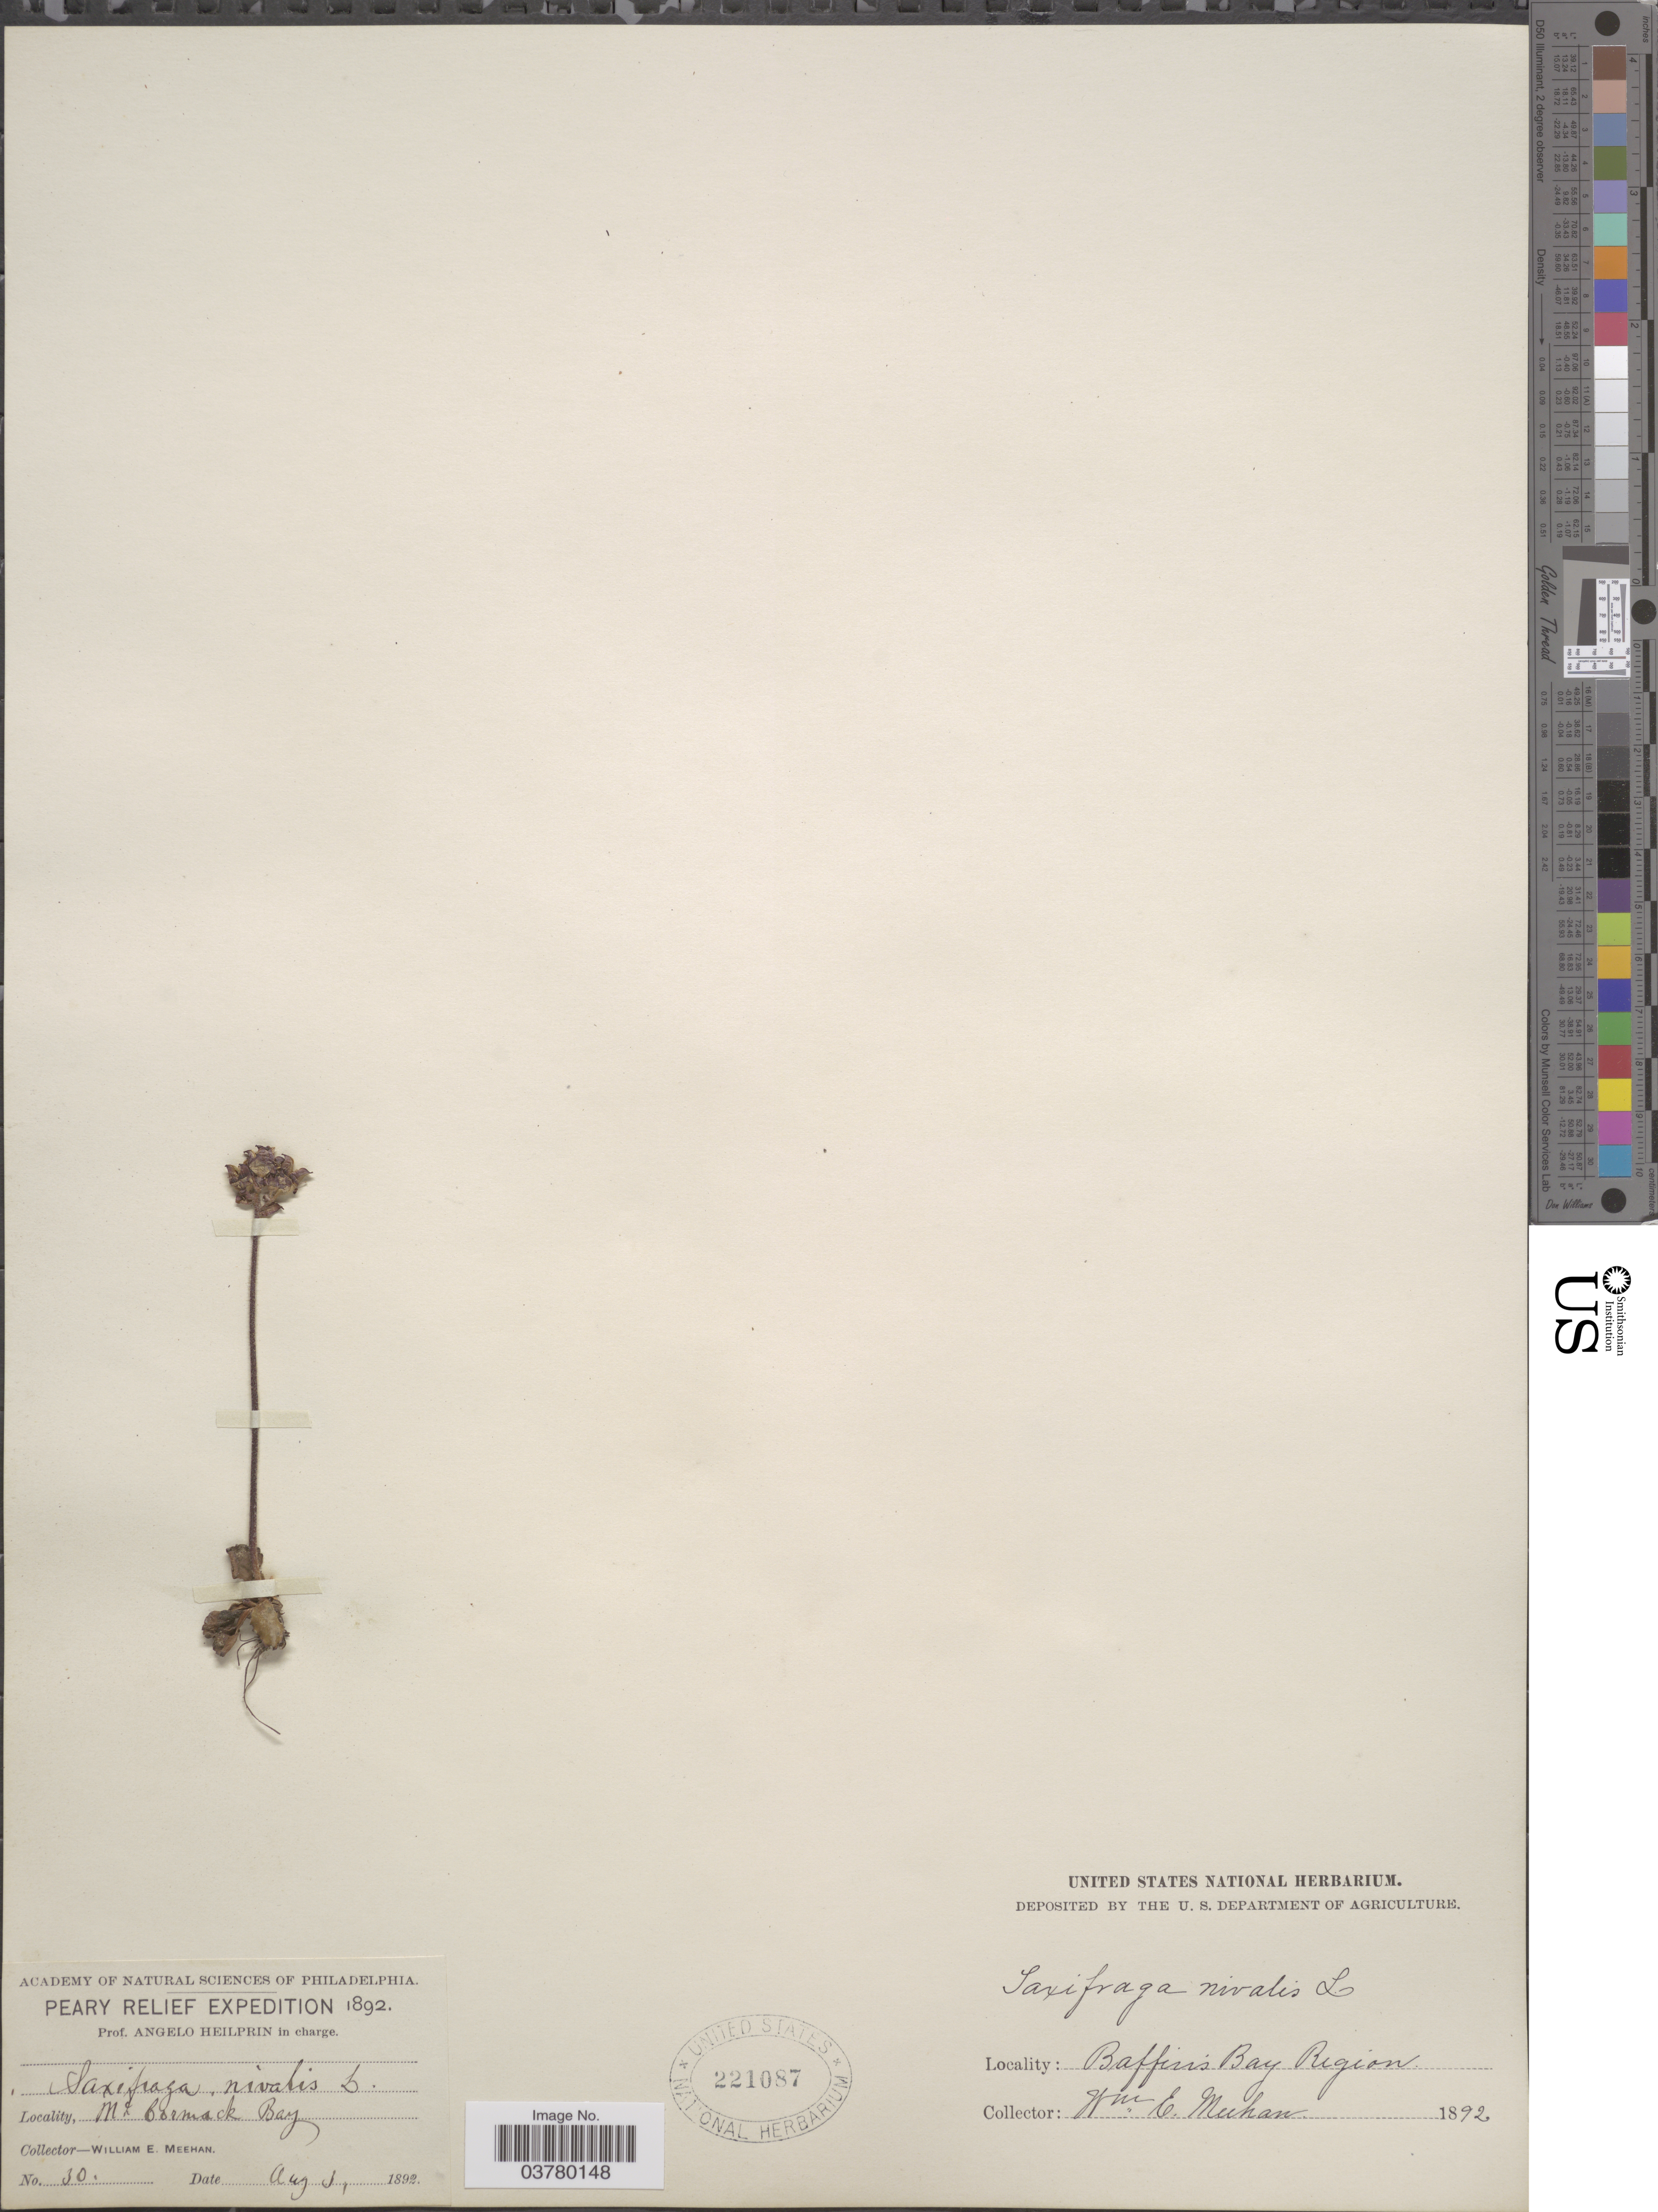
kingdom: Plantae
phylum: Tracheophyta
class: Magnoliopsida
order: Saxifragales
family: Saxifragaceae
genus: Micranthes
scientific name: Micranthes nivalis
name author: (L.) Small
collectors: W. Meehan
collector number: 30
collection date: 1892-08-03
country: Canada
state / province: Nunavut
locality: Peary Relief Expedition 1892. Mc. Cormack Bay. Baffin's Bay Region.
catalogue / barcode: US 221087